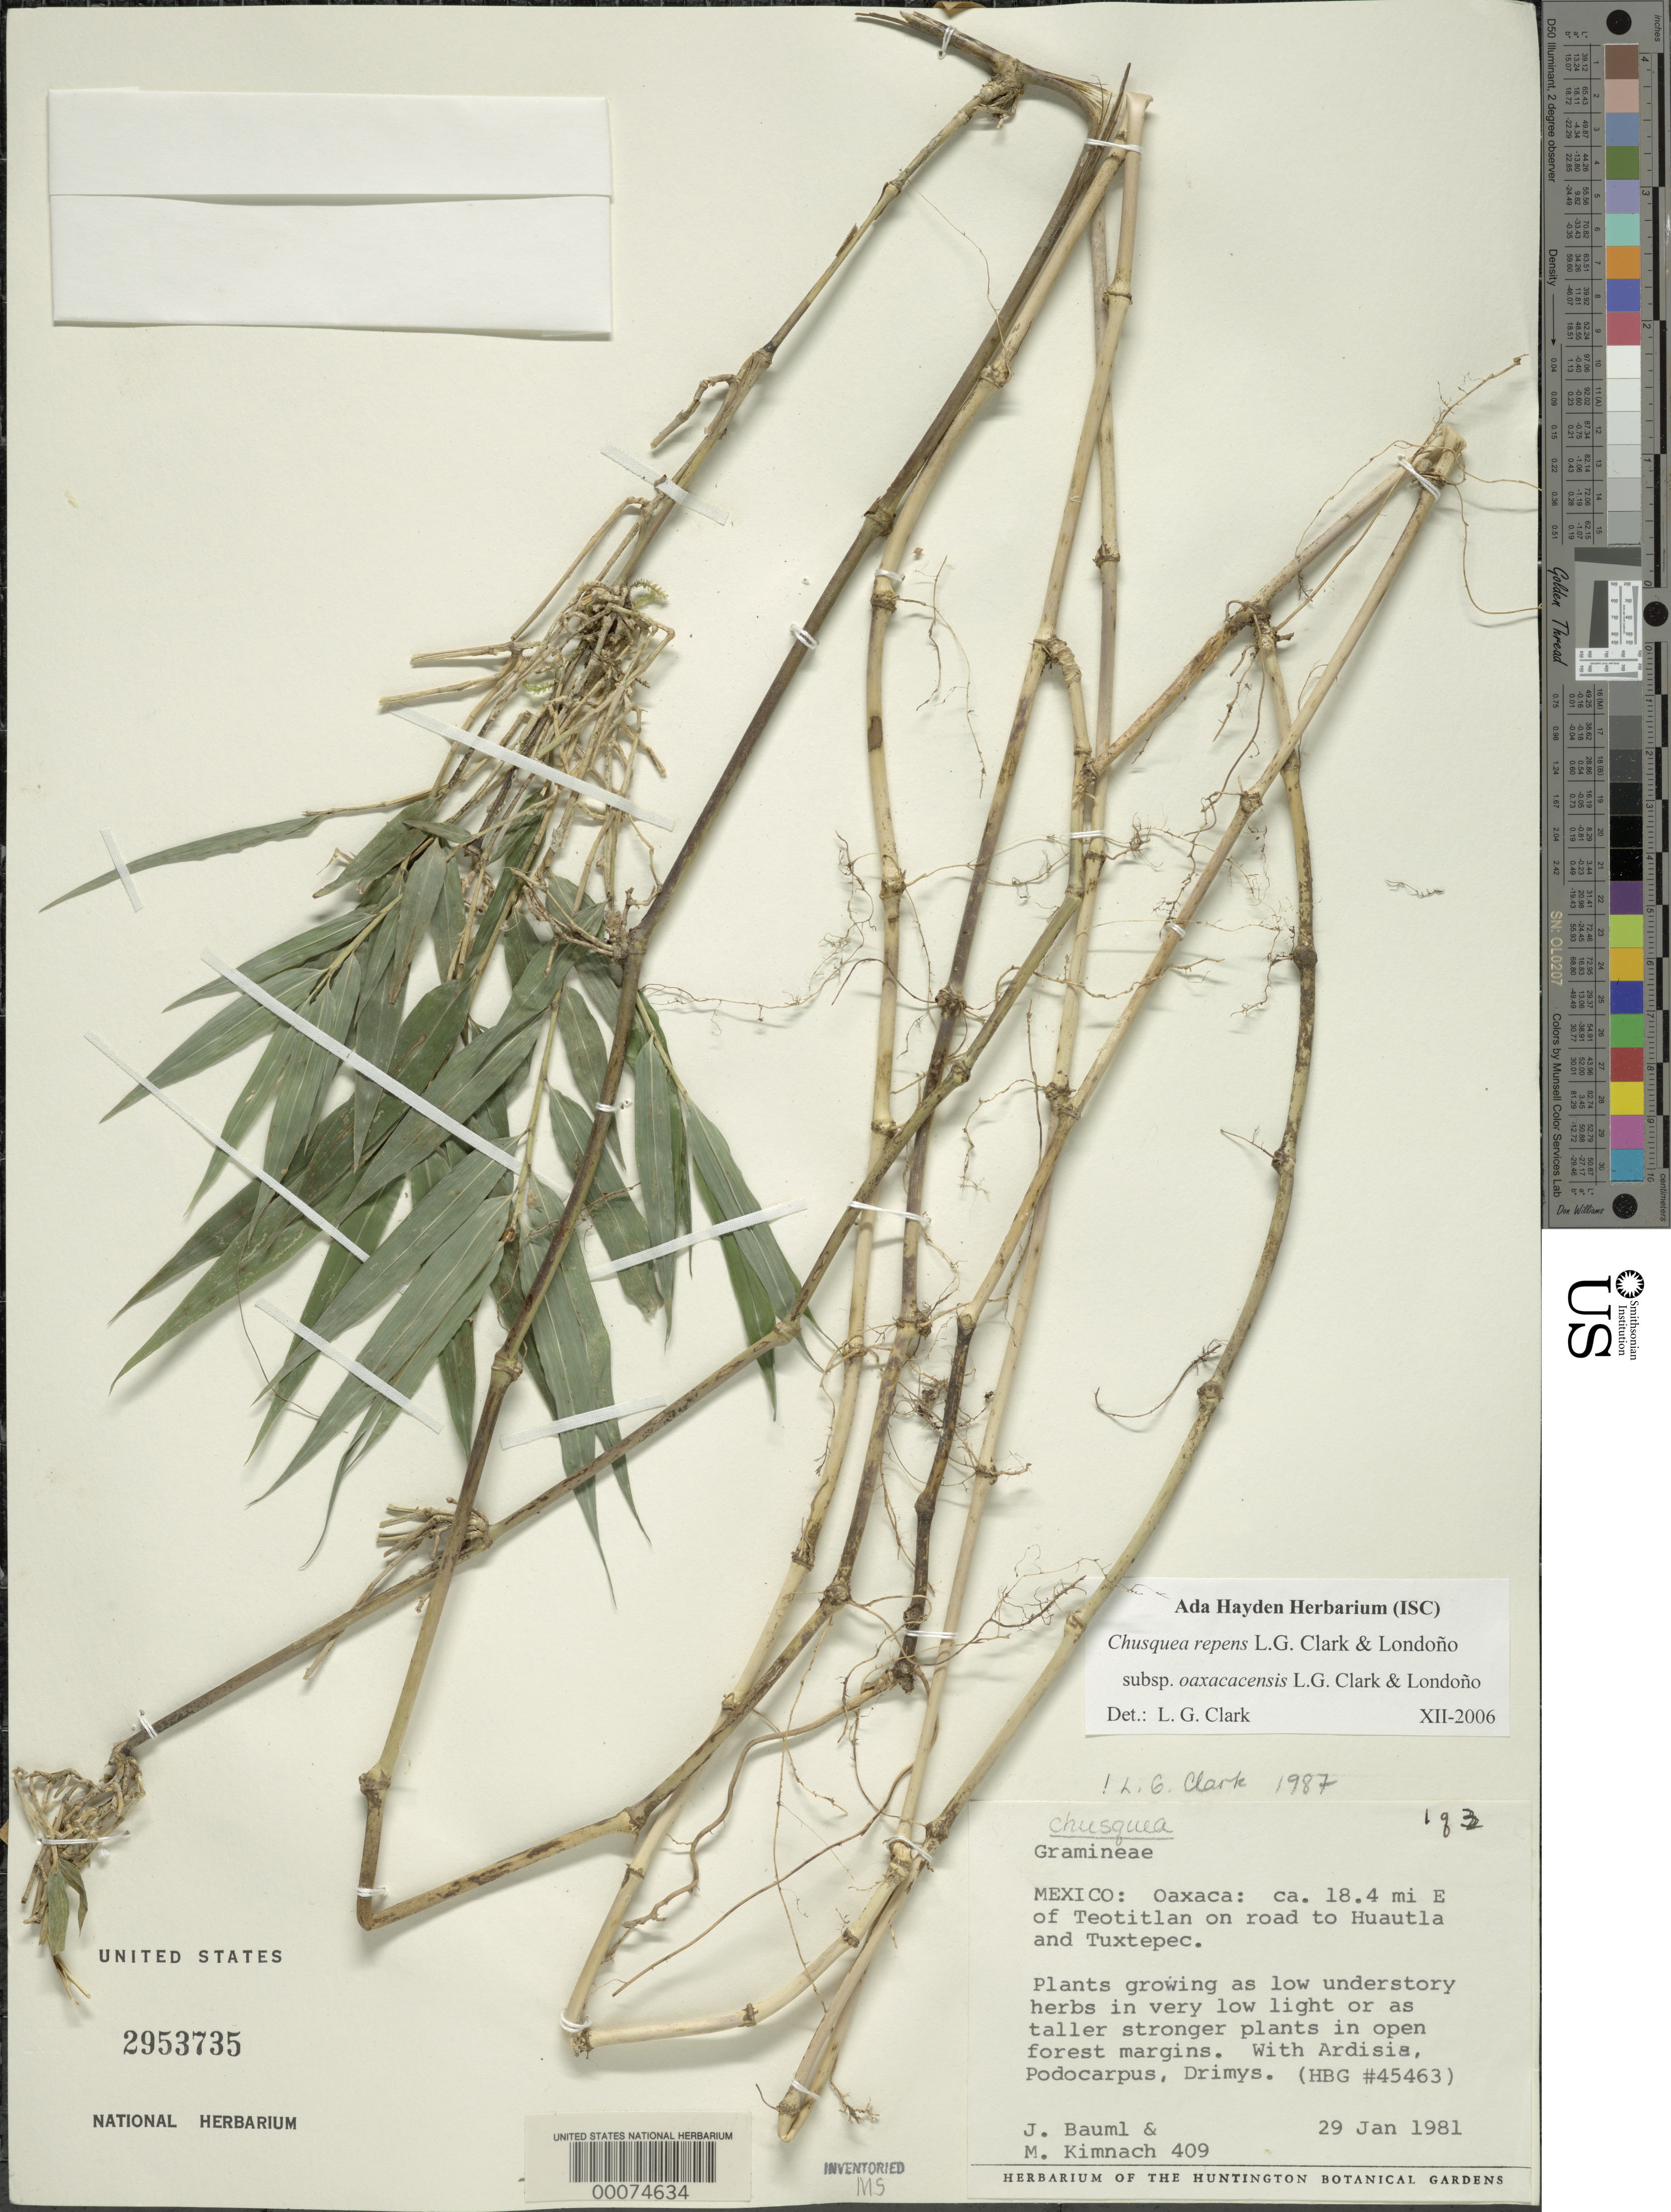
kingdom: Plantae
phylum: Tracheophyta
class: Liliopsida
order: Poales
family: Poaceae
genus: Chusquea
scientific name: Chusquea repens subsp. oaxacacensis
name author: L.G. Clark & Londoño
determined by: Clark, Lynn G., (ISC), Iowa State University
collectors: J. Bauml & M. W. Kimnach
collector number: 409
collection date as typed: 29 Jan 1981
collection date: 1981-01-29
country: Mexico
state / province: Oaxaca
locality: Teotitlan, huautla, tuxtepec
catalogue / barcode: US 2953735